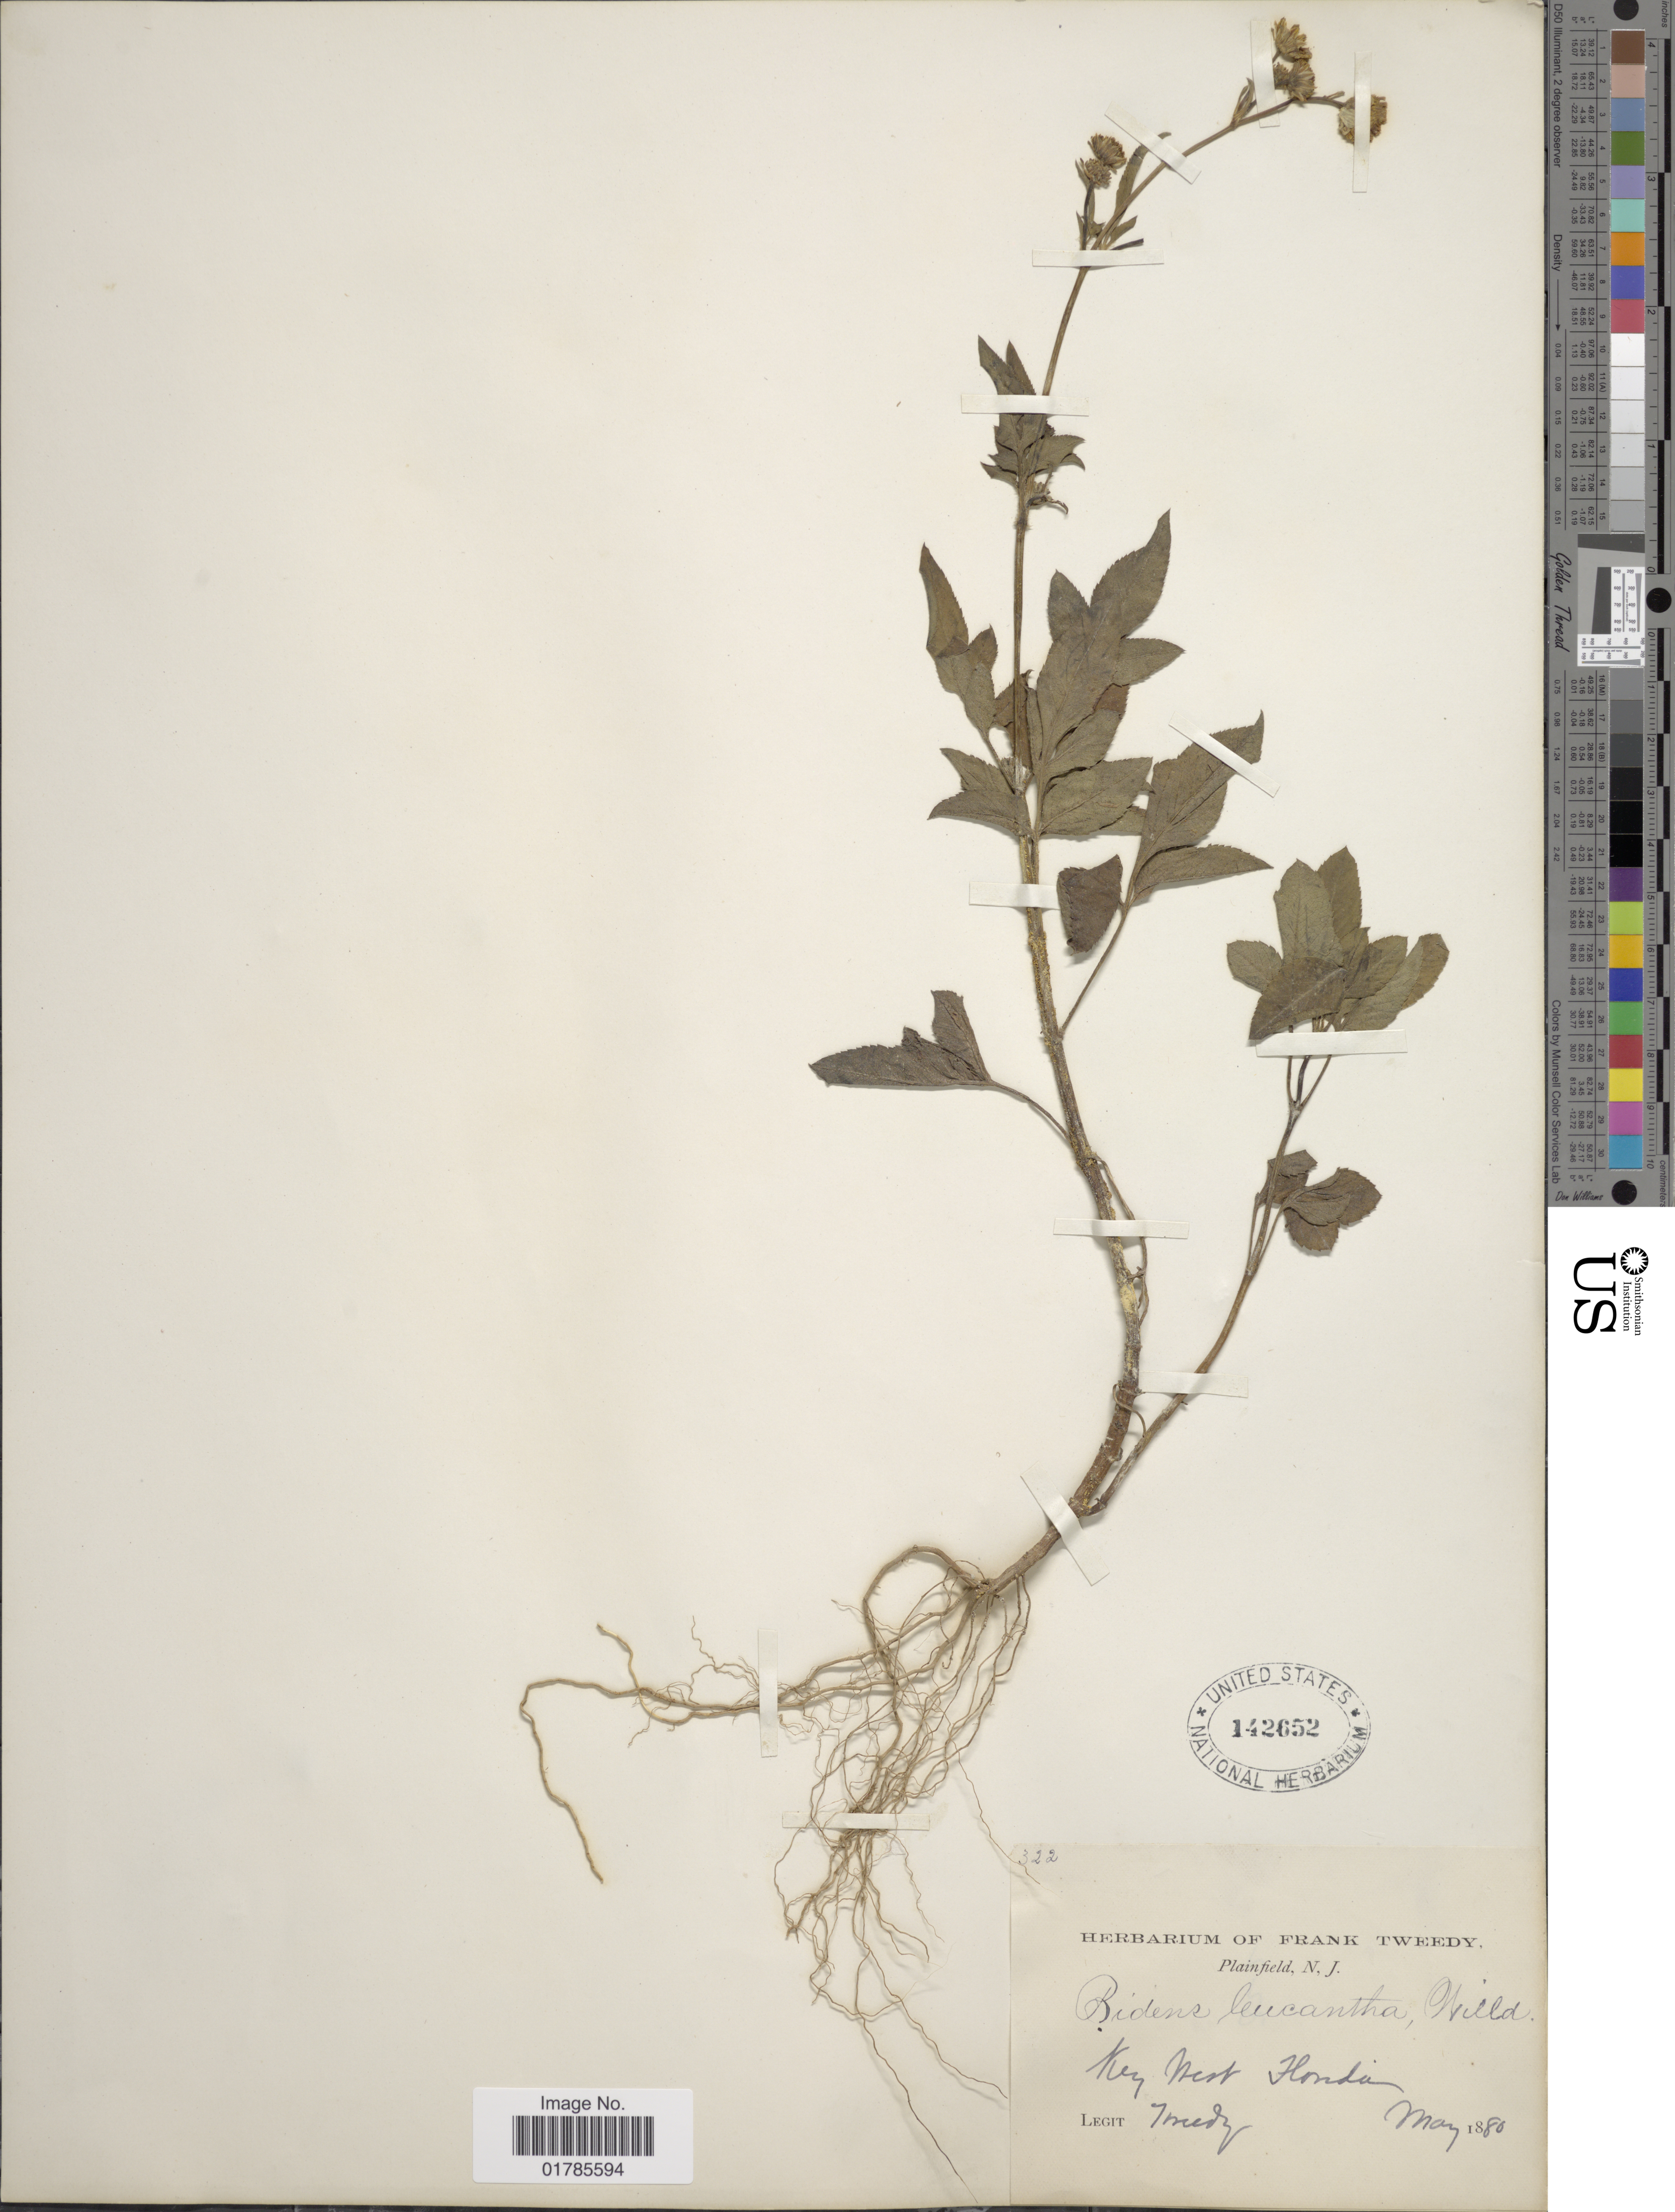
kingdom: Plantae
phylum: Tracheophyta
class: Magnoliopsida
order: Asterales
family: Asteraceae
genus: Bidens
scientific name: Bidens alba var. radiata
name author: (Sch. Bip.) R.E. Ballard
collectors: F. Tweedy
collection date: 1880-05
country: United States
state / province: Florida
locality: Key West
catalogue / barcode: US 142652